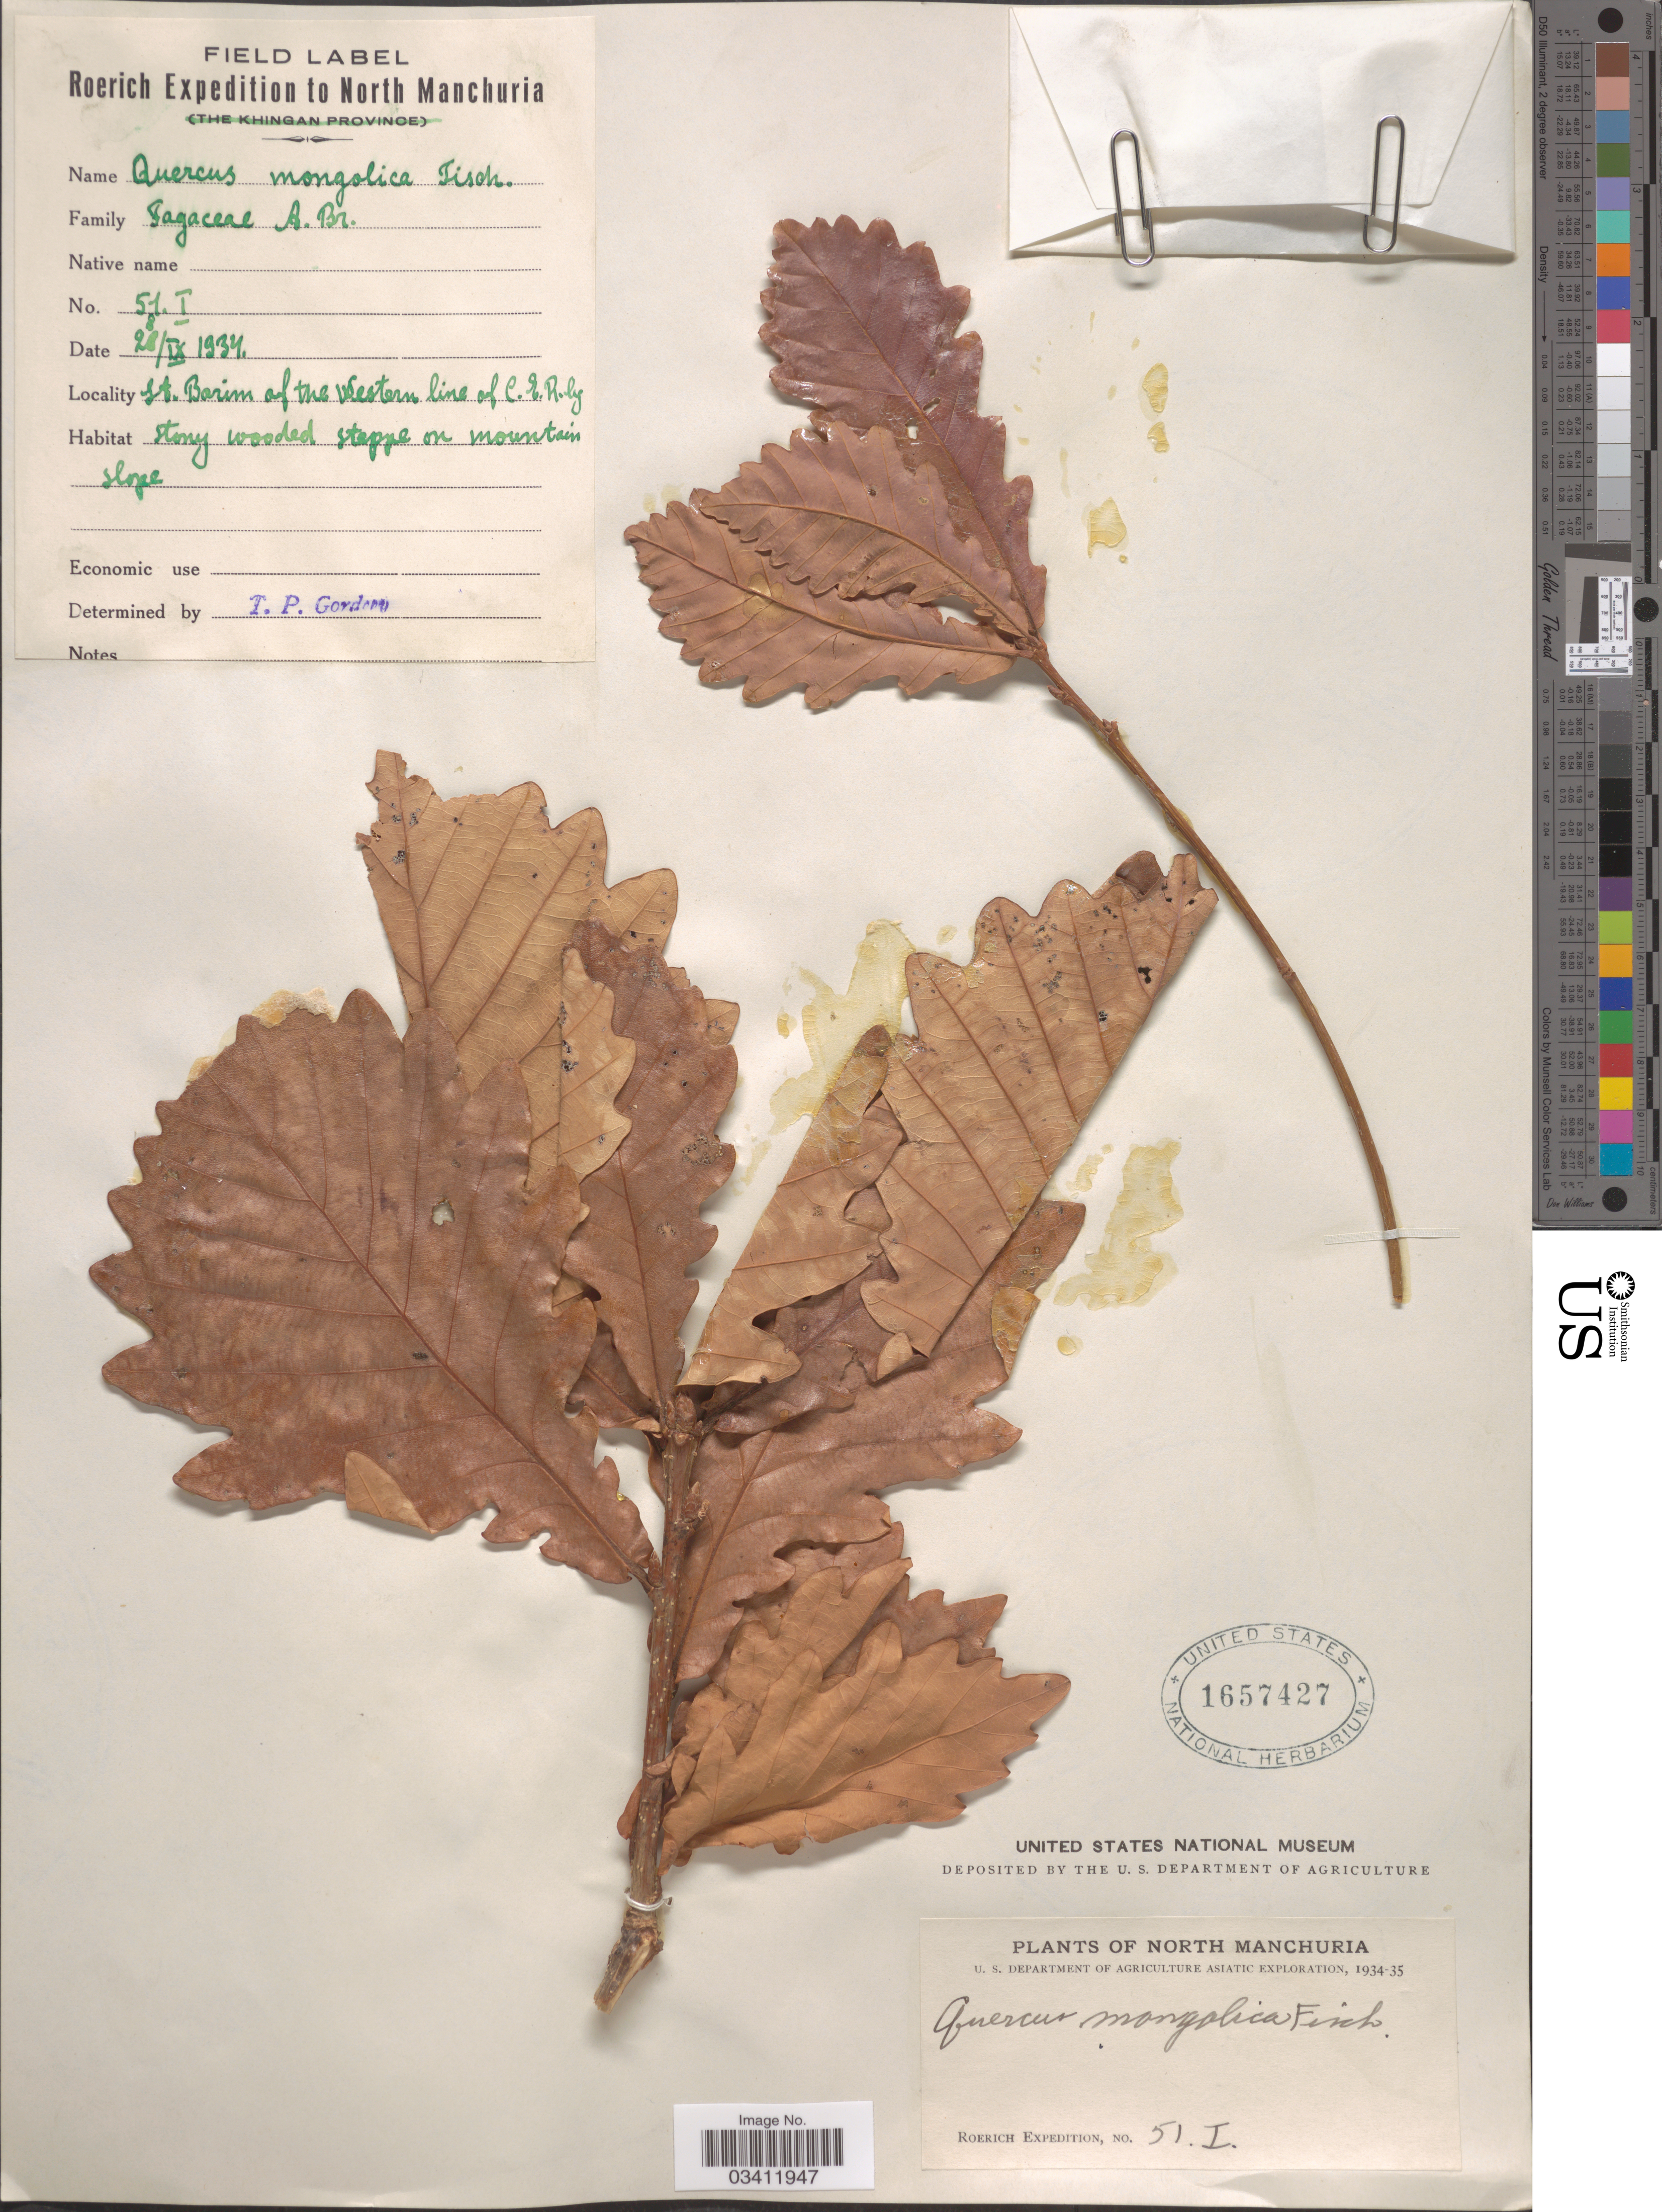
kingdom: Plantae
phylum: Tracheophyta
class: Magnoliopsida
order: Fagales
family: Fagaceae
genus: Quercus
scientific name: Quercus mongolica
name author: Fisch. ex Ledeb.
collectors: Roerich Expedition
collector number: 51.I.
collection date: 1934-09-28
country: China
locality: North Manchuria. St. Barim of the Western line of C..E.rly (Chinese Eastern Railway)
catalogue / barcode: US 1657427